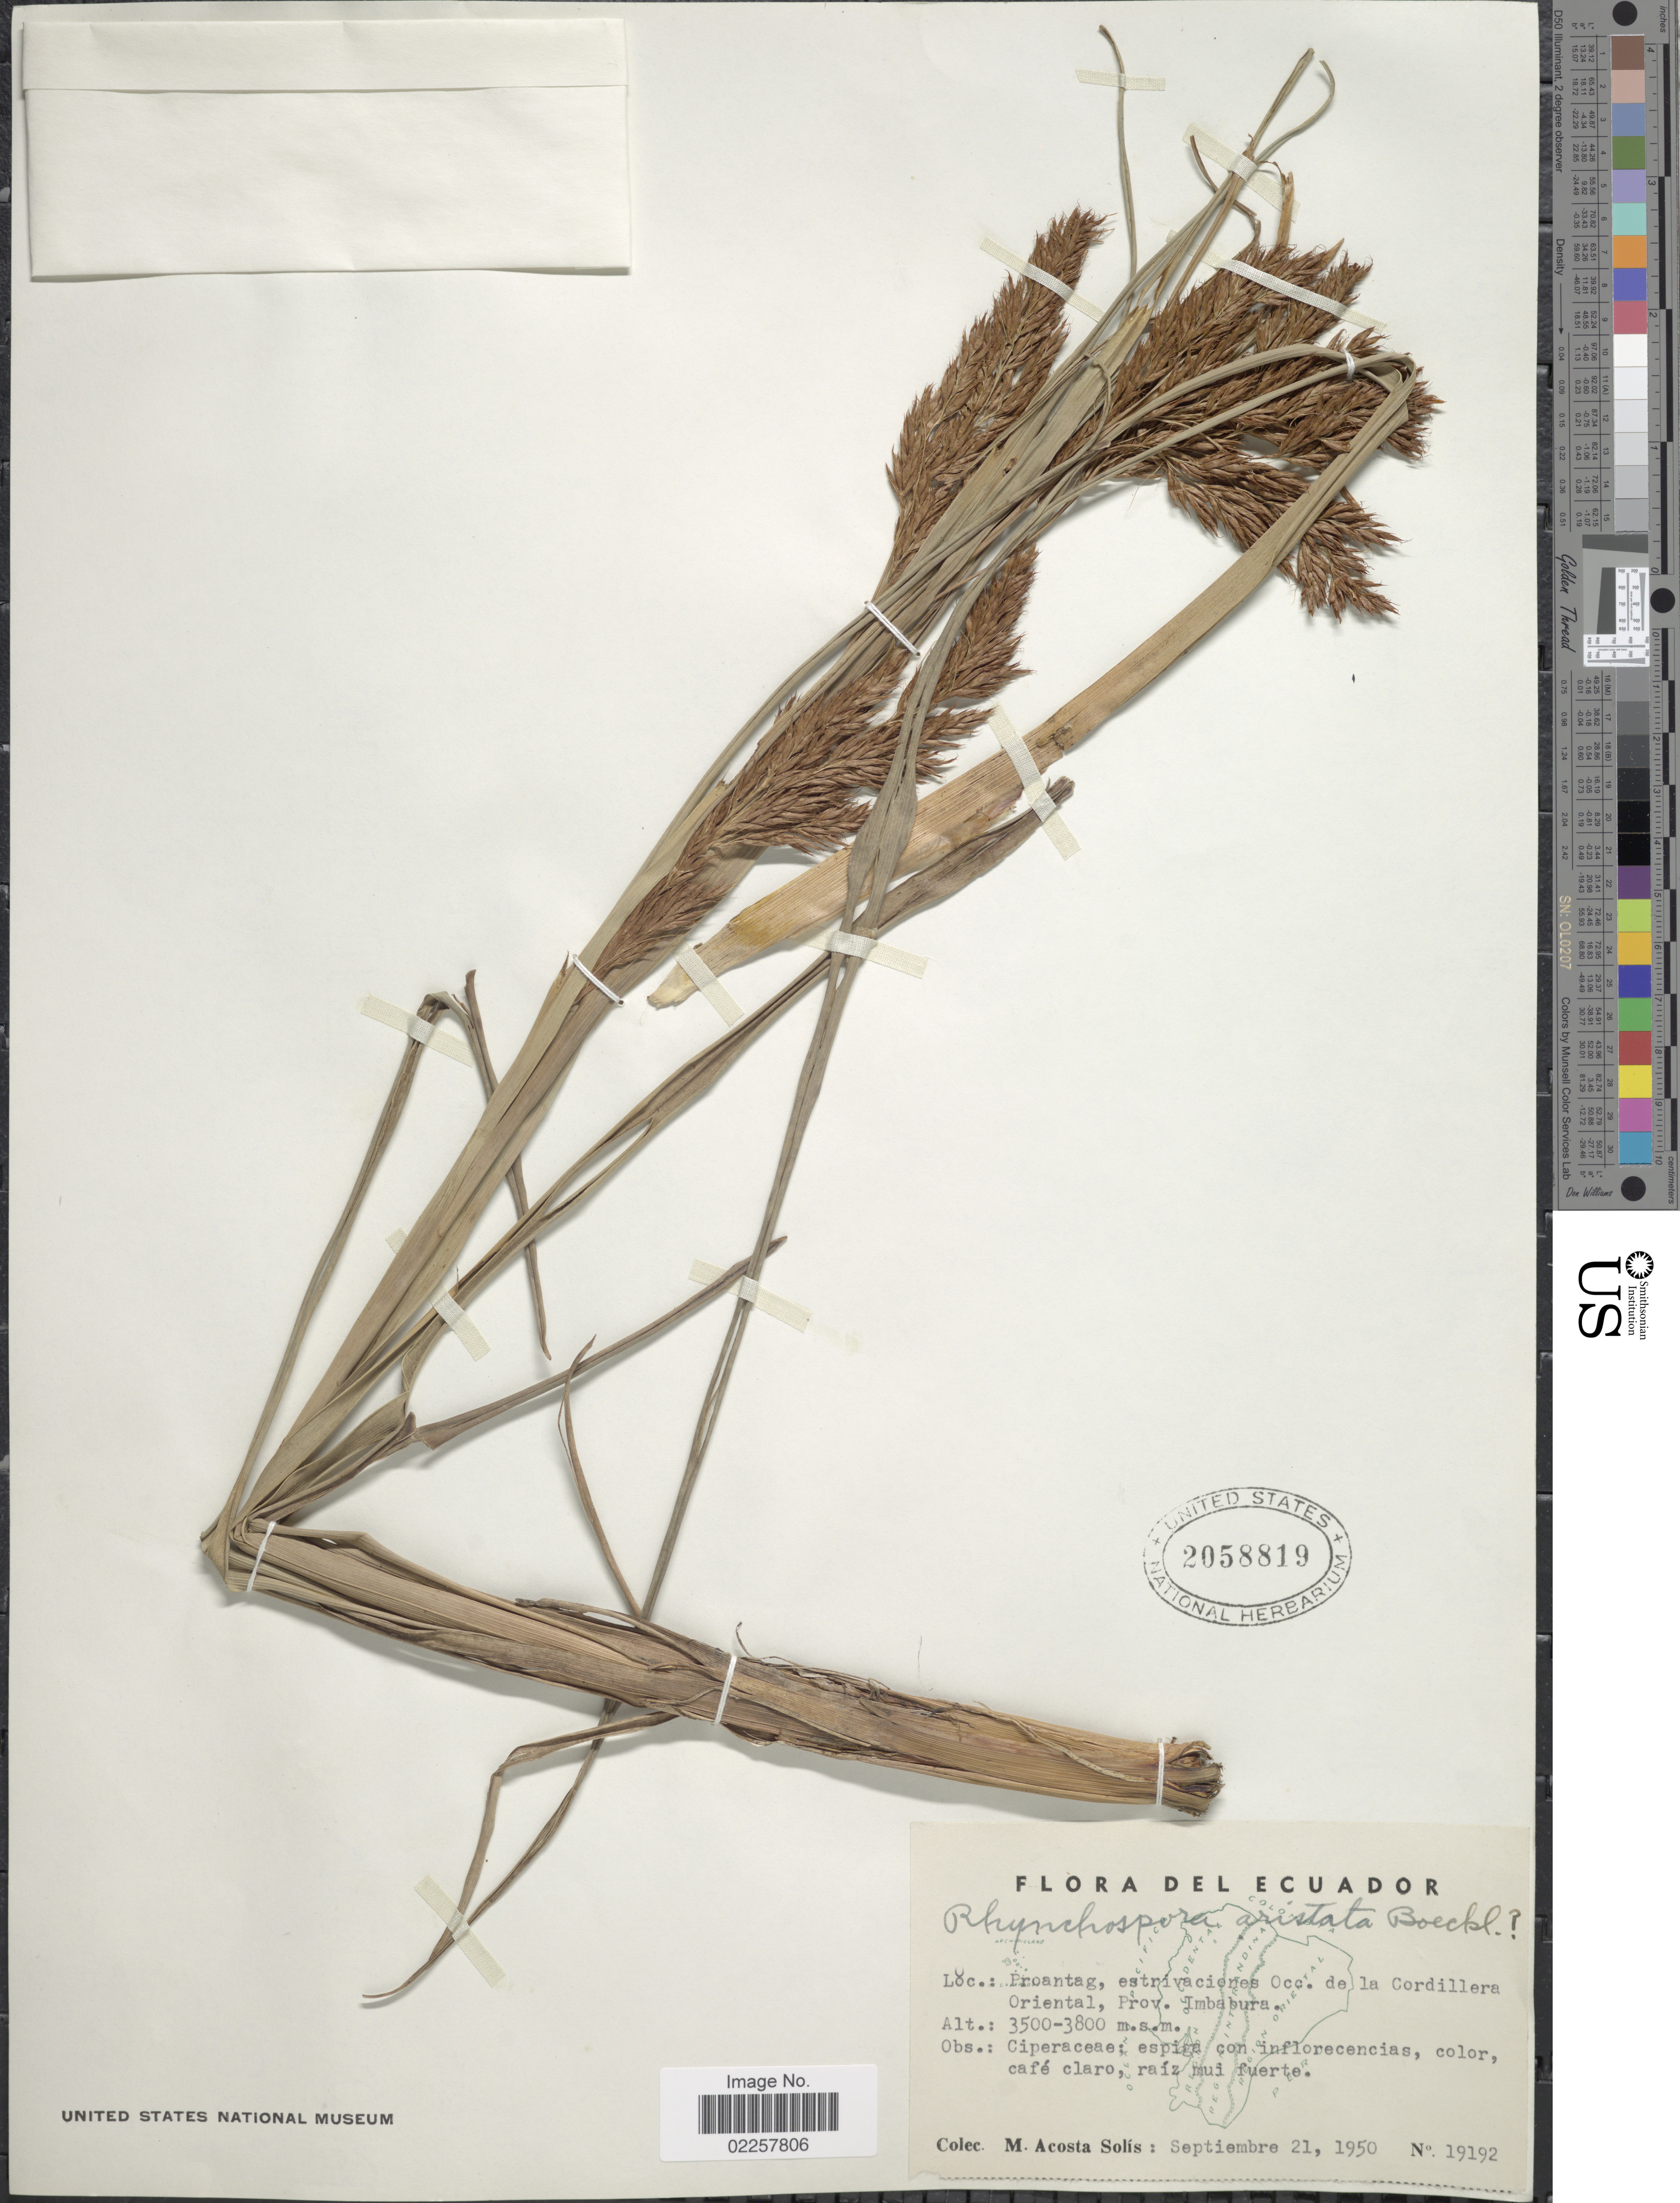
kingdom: Plantae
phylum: Tracheophyta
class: Liliopsida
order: Poales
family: Cyperaceae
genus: Rhynchospora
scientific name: Rhynchospora sp.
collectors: M. Acosta Solis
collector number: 19192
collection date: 1950-07-21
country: Ecuador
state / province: Imbabura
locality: Proantag, estrivaciens Occ., de la Cordillera Oriental, Prov. Imbabura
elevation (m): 3500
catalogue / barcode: US 2058819